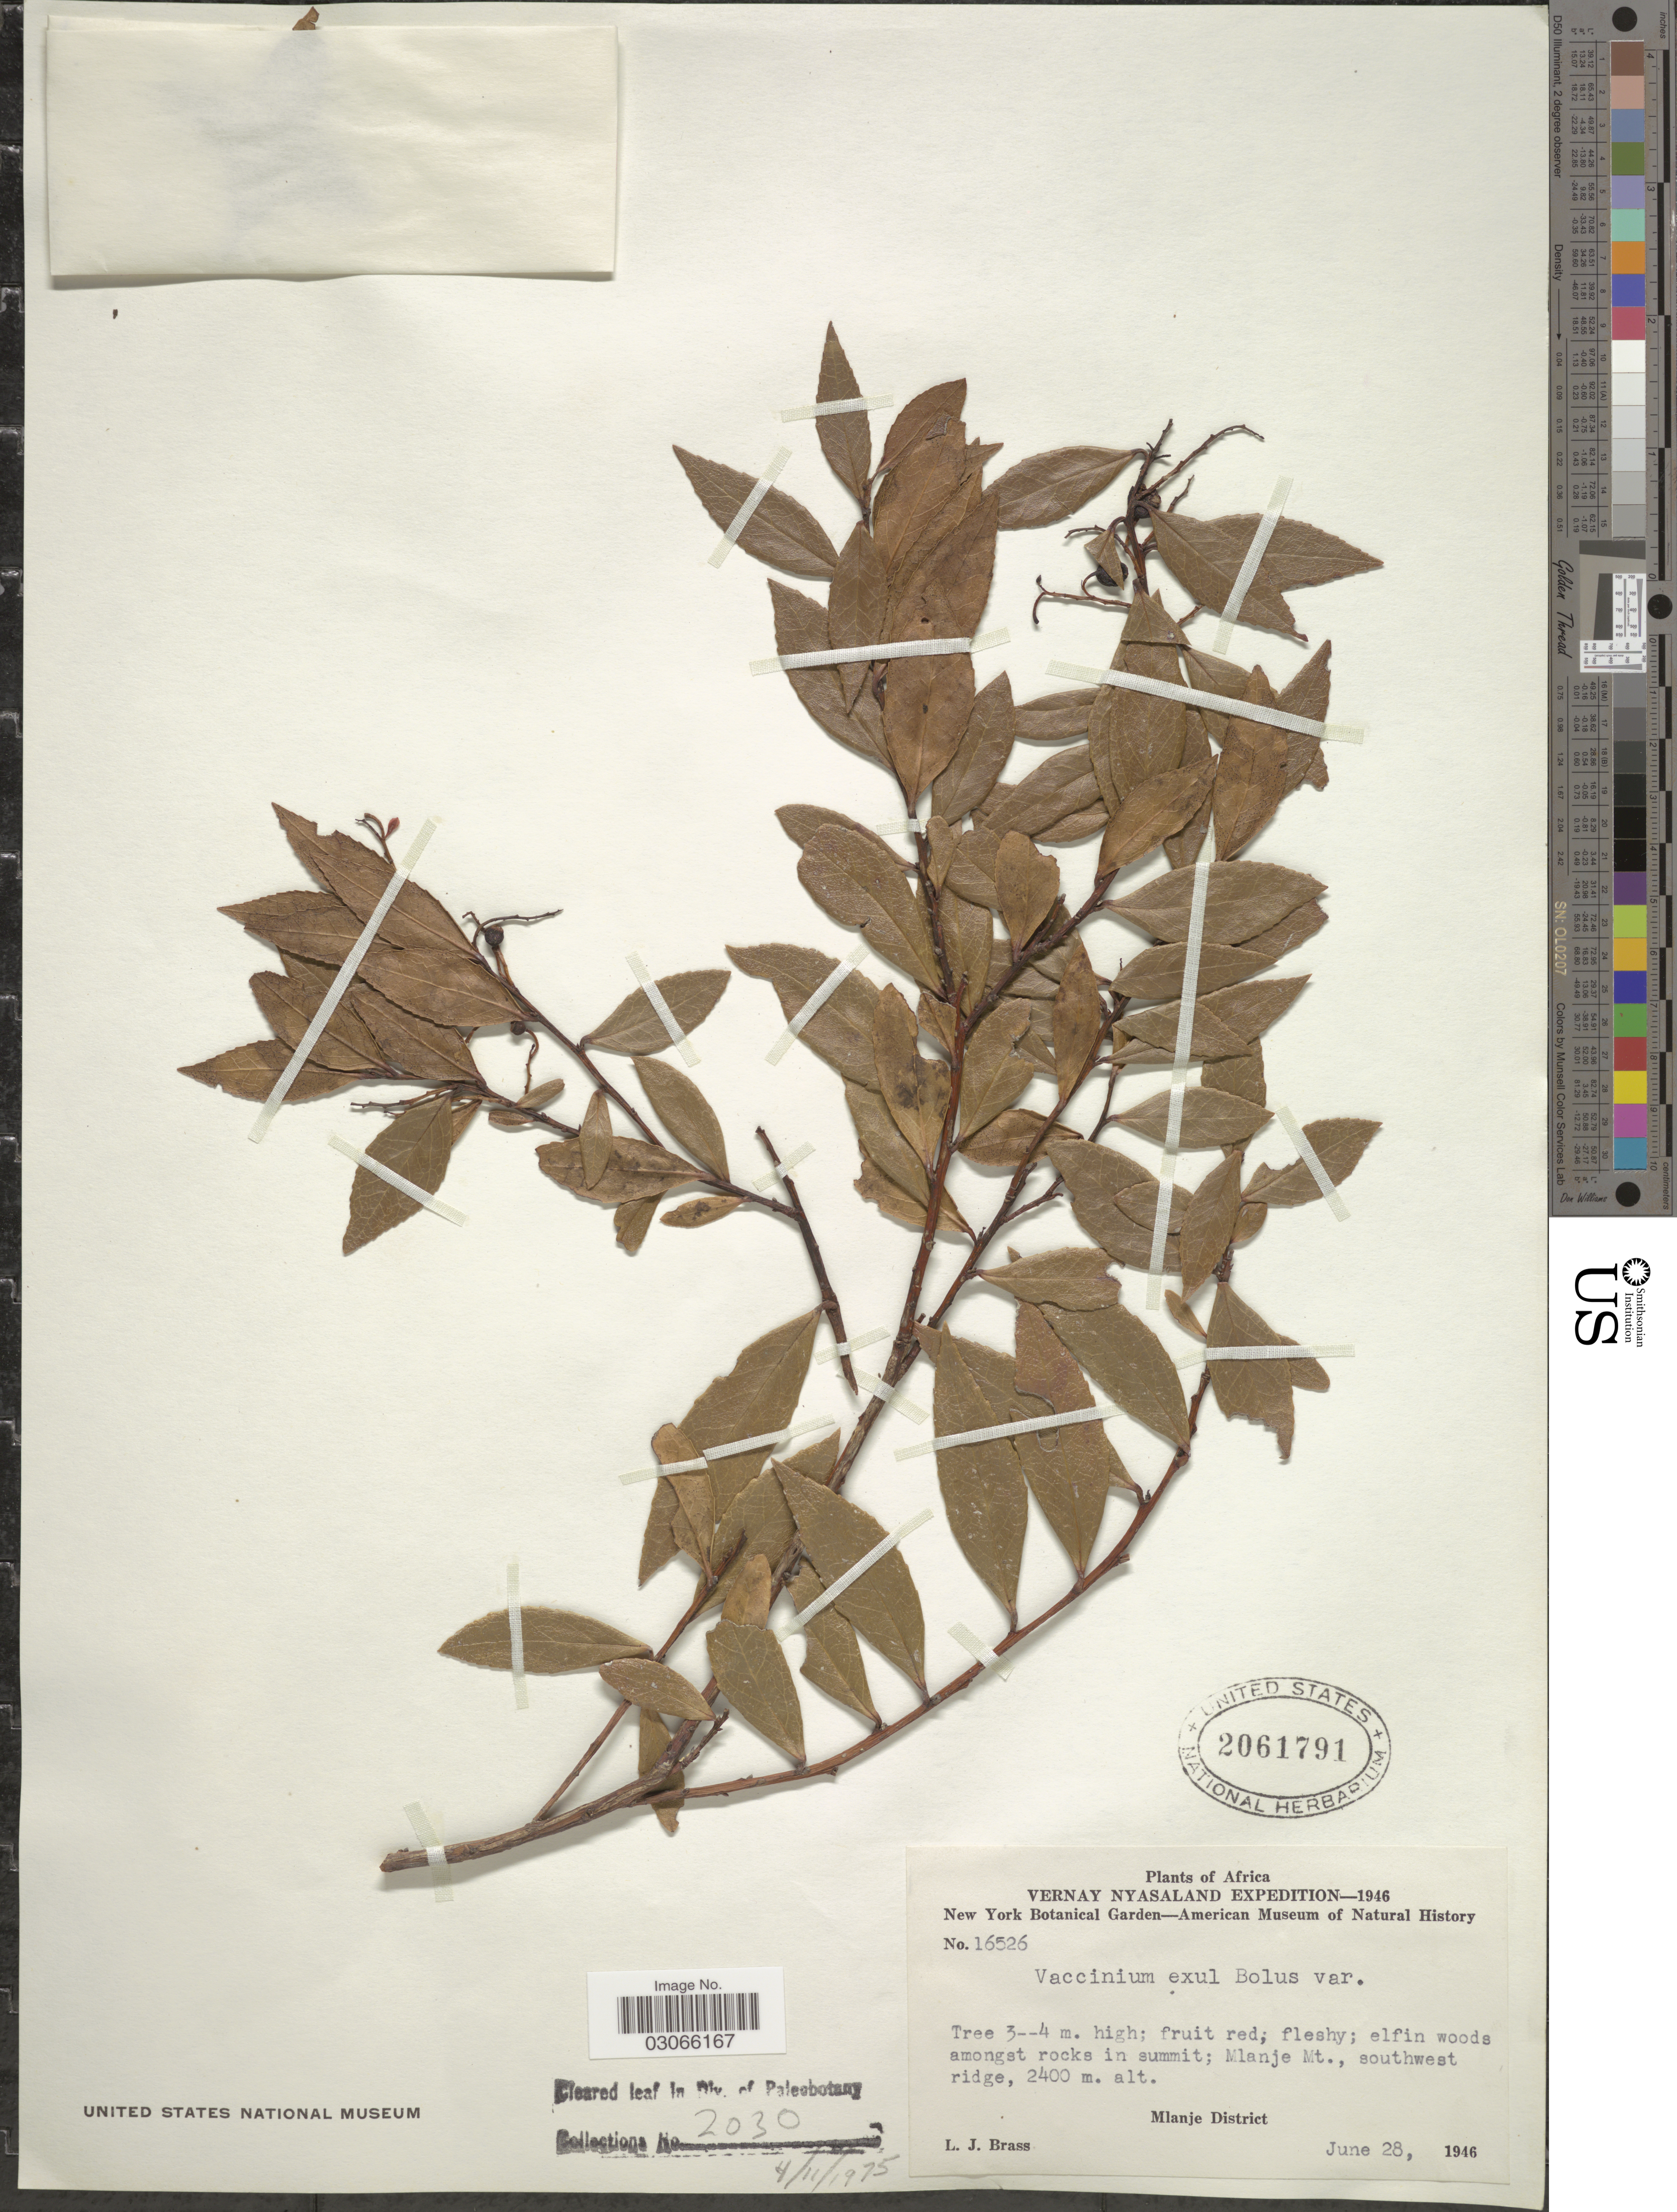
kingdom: Plantae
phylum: Tracheophyta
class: Magnoliopsida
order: Ericales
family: Ericaceae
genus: Vaccinium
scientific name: Vaccinium exul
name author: Bolus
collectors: L. J. Brass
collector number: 16526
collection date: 1946-06-28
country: Malawi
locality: Vernay Nyasaland, Mlanje Mt., southwest ridge, Mlanje District.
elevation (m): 2400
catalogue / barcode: US 2061791